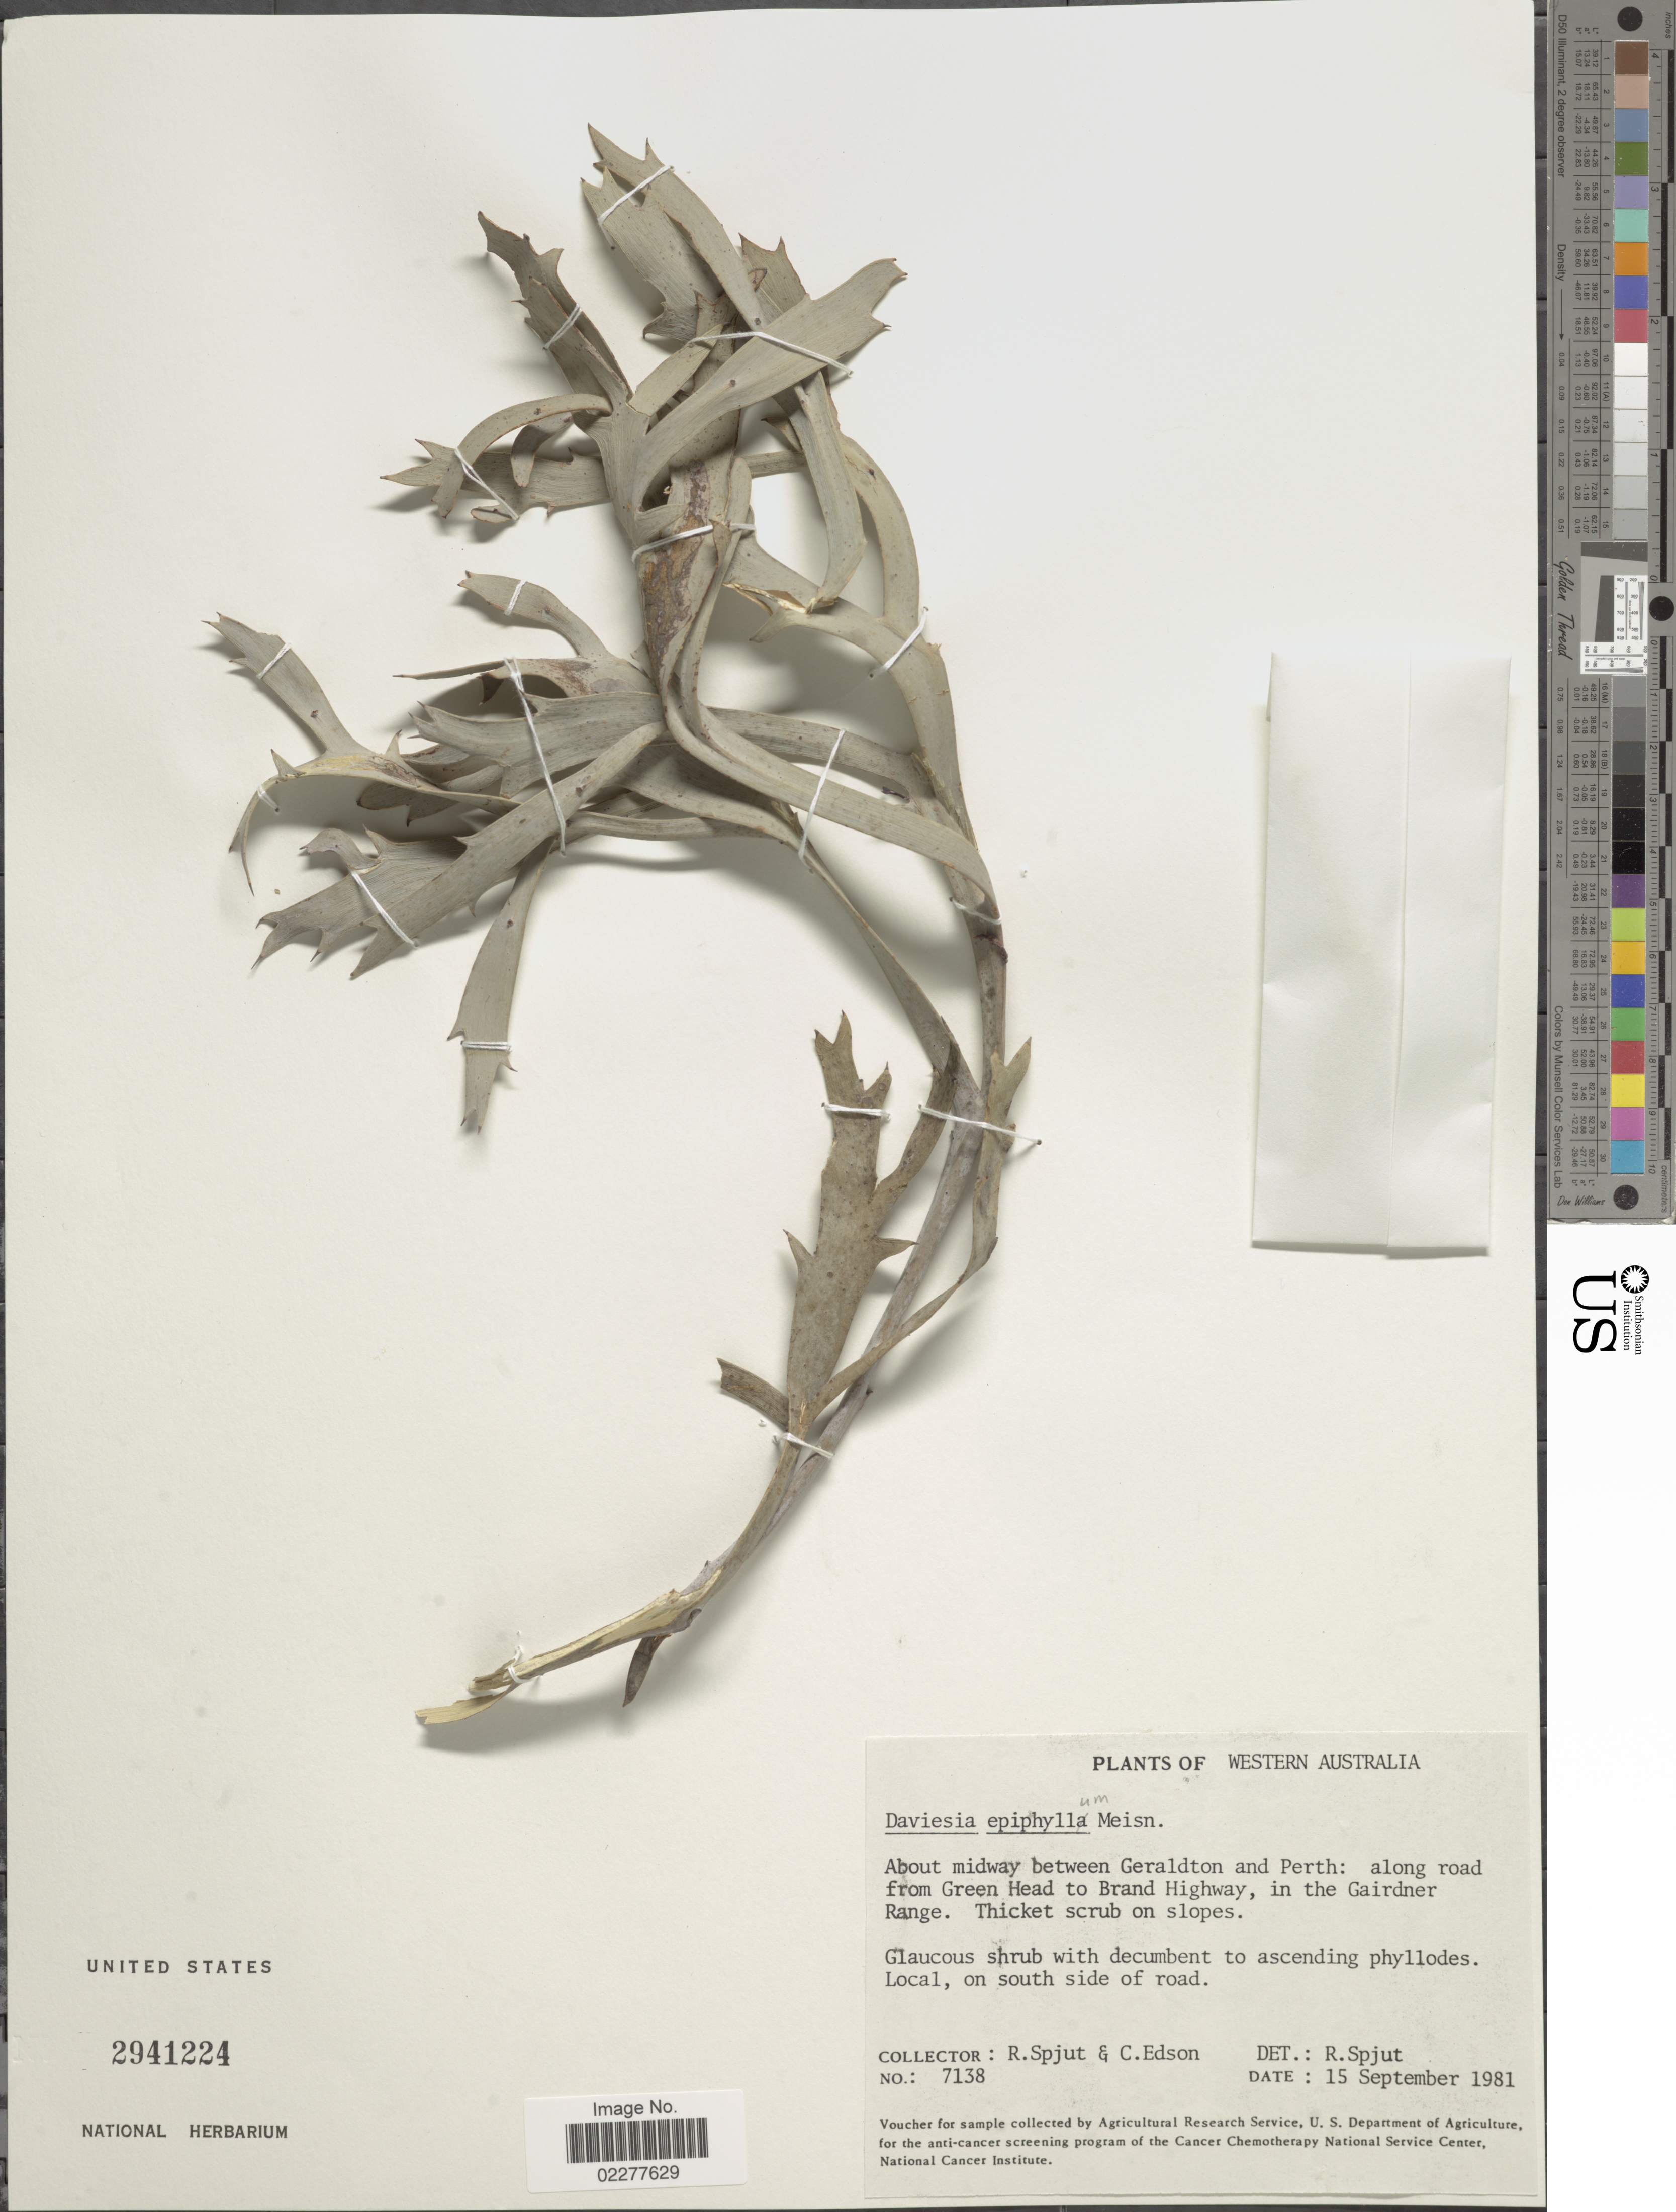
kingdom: Plantae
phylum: Tracheophyta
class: Magnoliopsida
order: Fabales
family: Fabaceae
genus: Daviesia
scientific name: Daviesia epiphyllum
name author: Meisn.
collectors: R. Spjut & C. Edson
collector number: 7138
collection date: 1981-09-15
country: Australia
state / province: Western Australia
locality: About midway between Geraldton and Perth; along road from Green Head to Brand Highway, in the Gairdner Range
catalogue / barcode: US 2941224